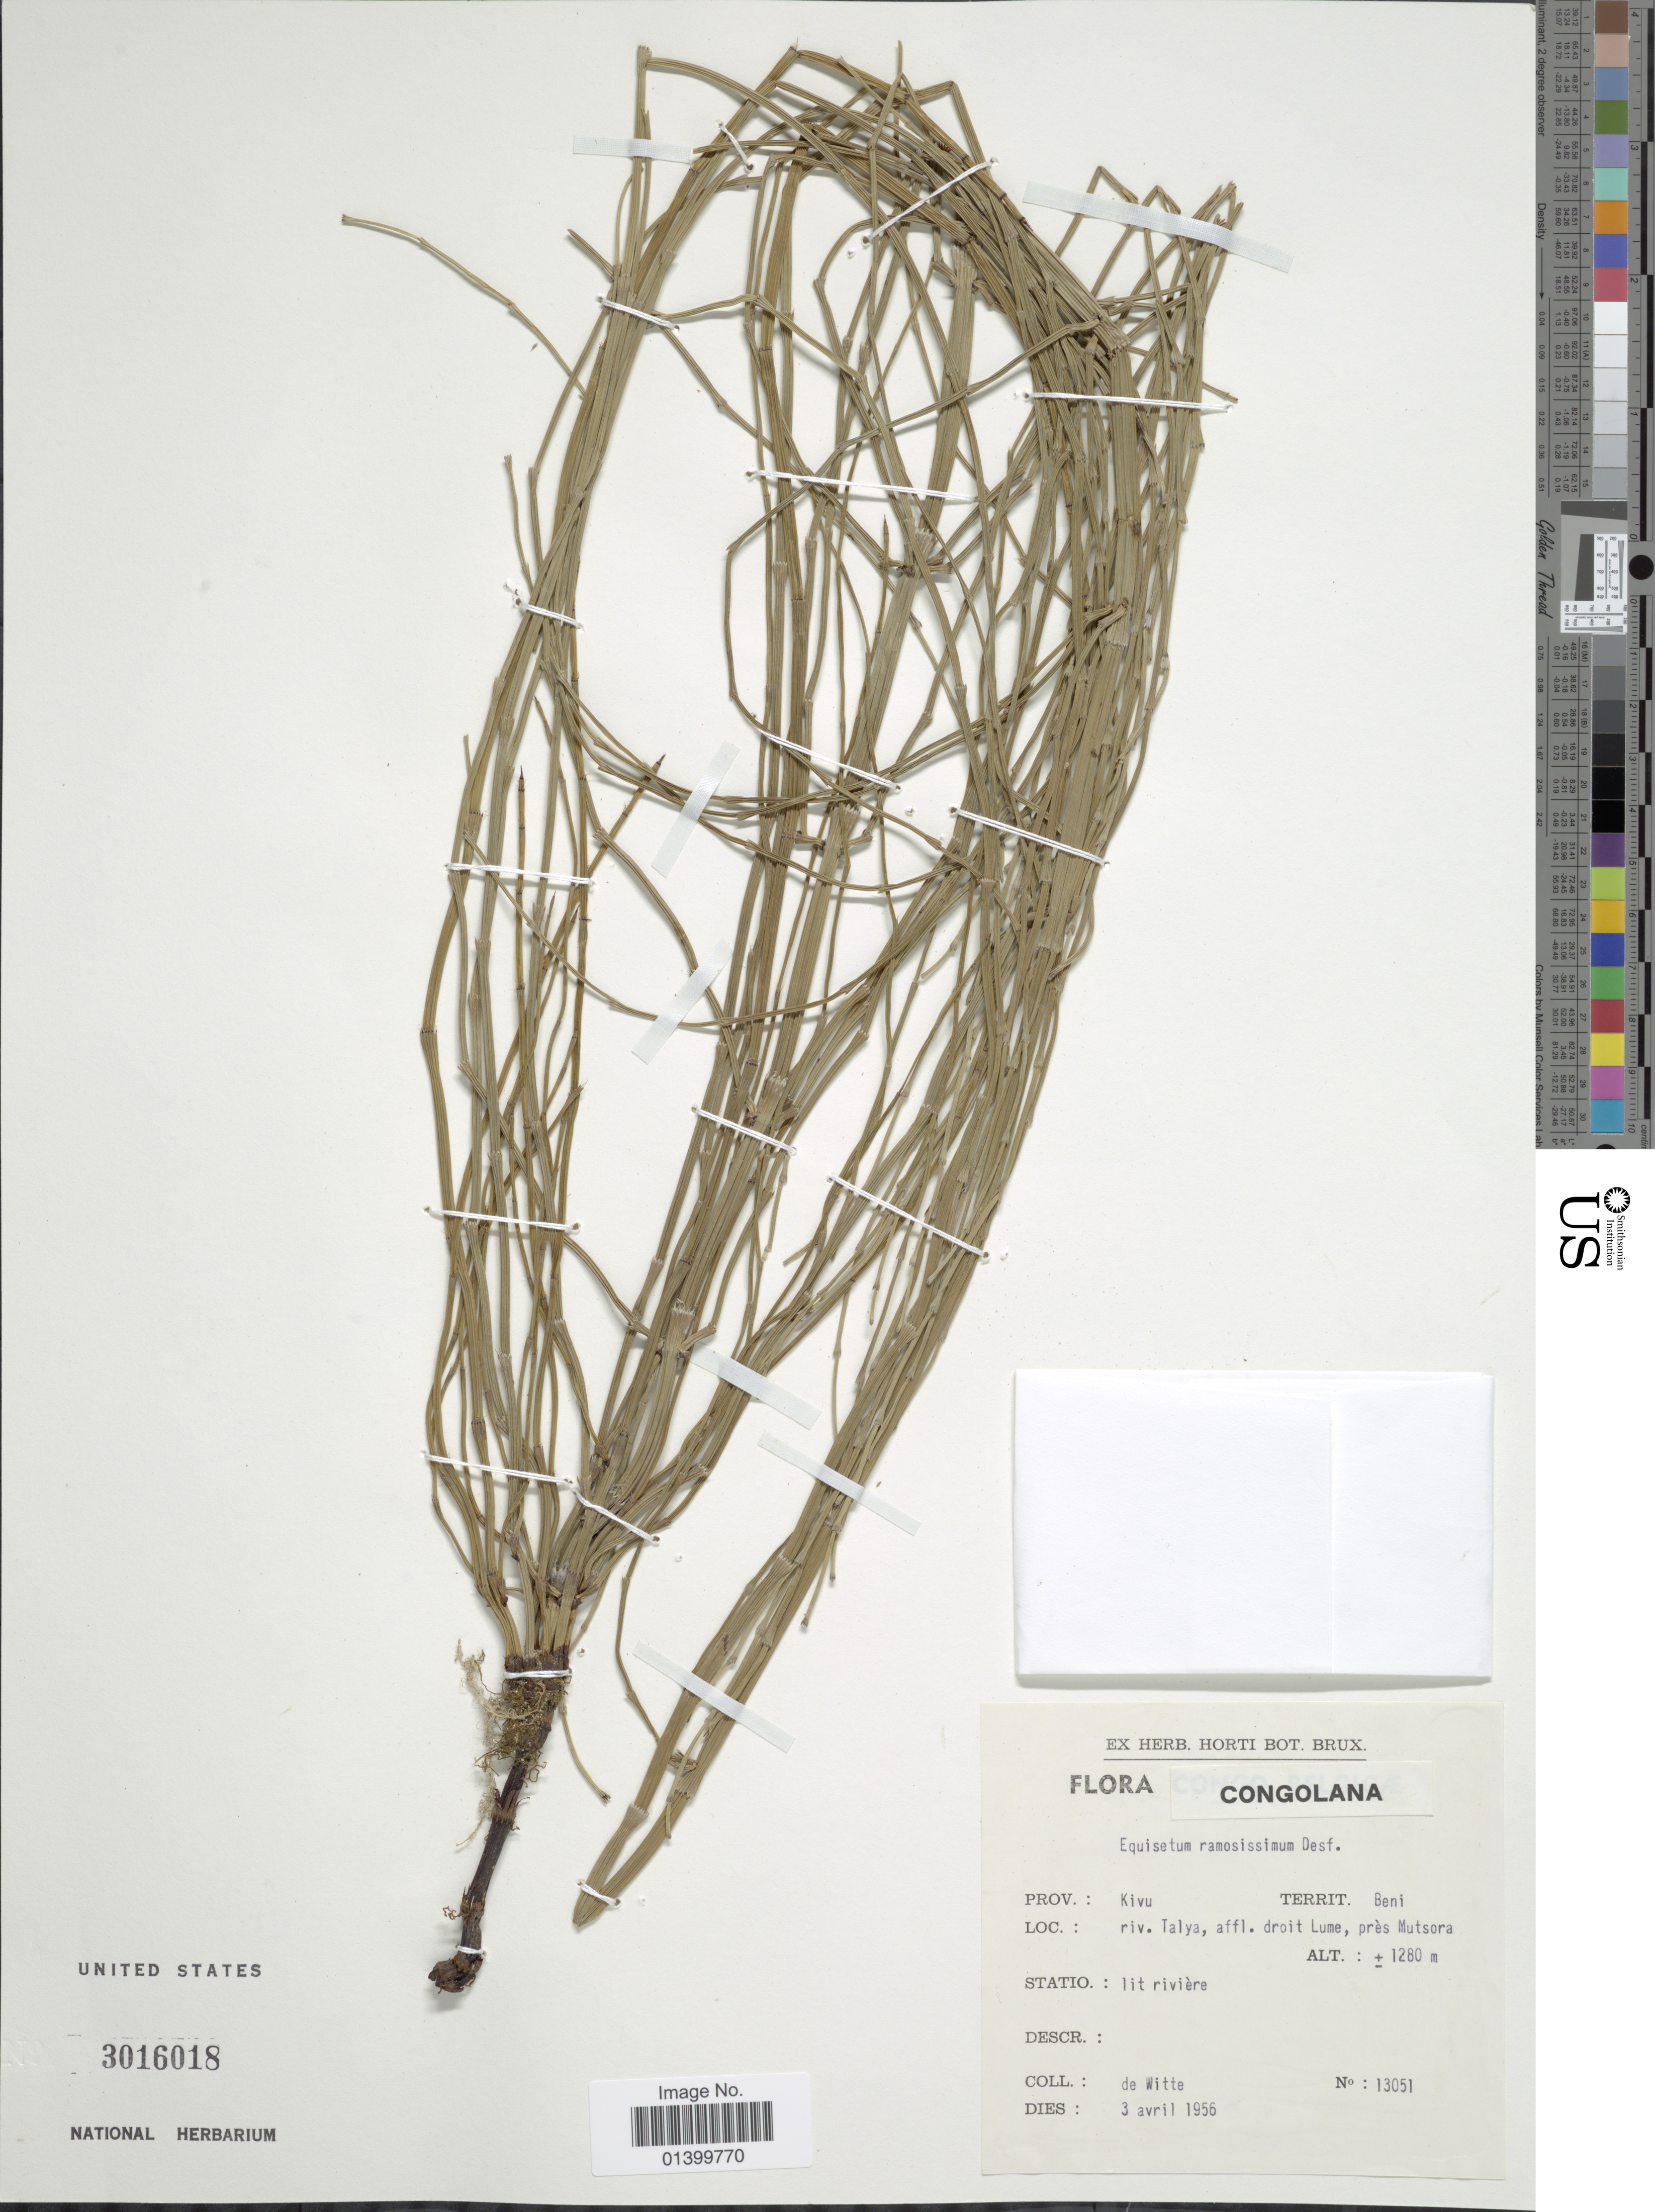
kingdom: Plantae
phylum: Tracheophyta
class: Polypodiopsida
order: Equisetales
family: Equisetaceae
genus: Equisetum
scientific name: Equisetum ramosissimum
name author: Desf.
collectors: G. de Witte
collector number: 13051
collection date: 1956-04-03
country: Congo, Democratic Republic of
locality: Flora Congolana. Prov.: Kivu. Territ. Beni. Riv. Talya, affl. droit Lume, près Mutsora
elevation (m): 1280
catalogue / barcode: US 3016018